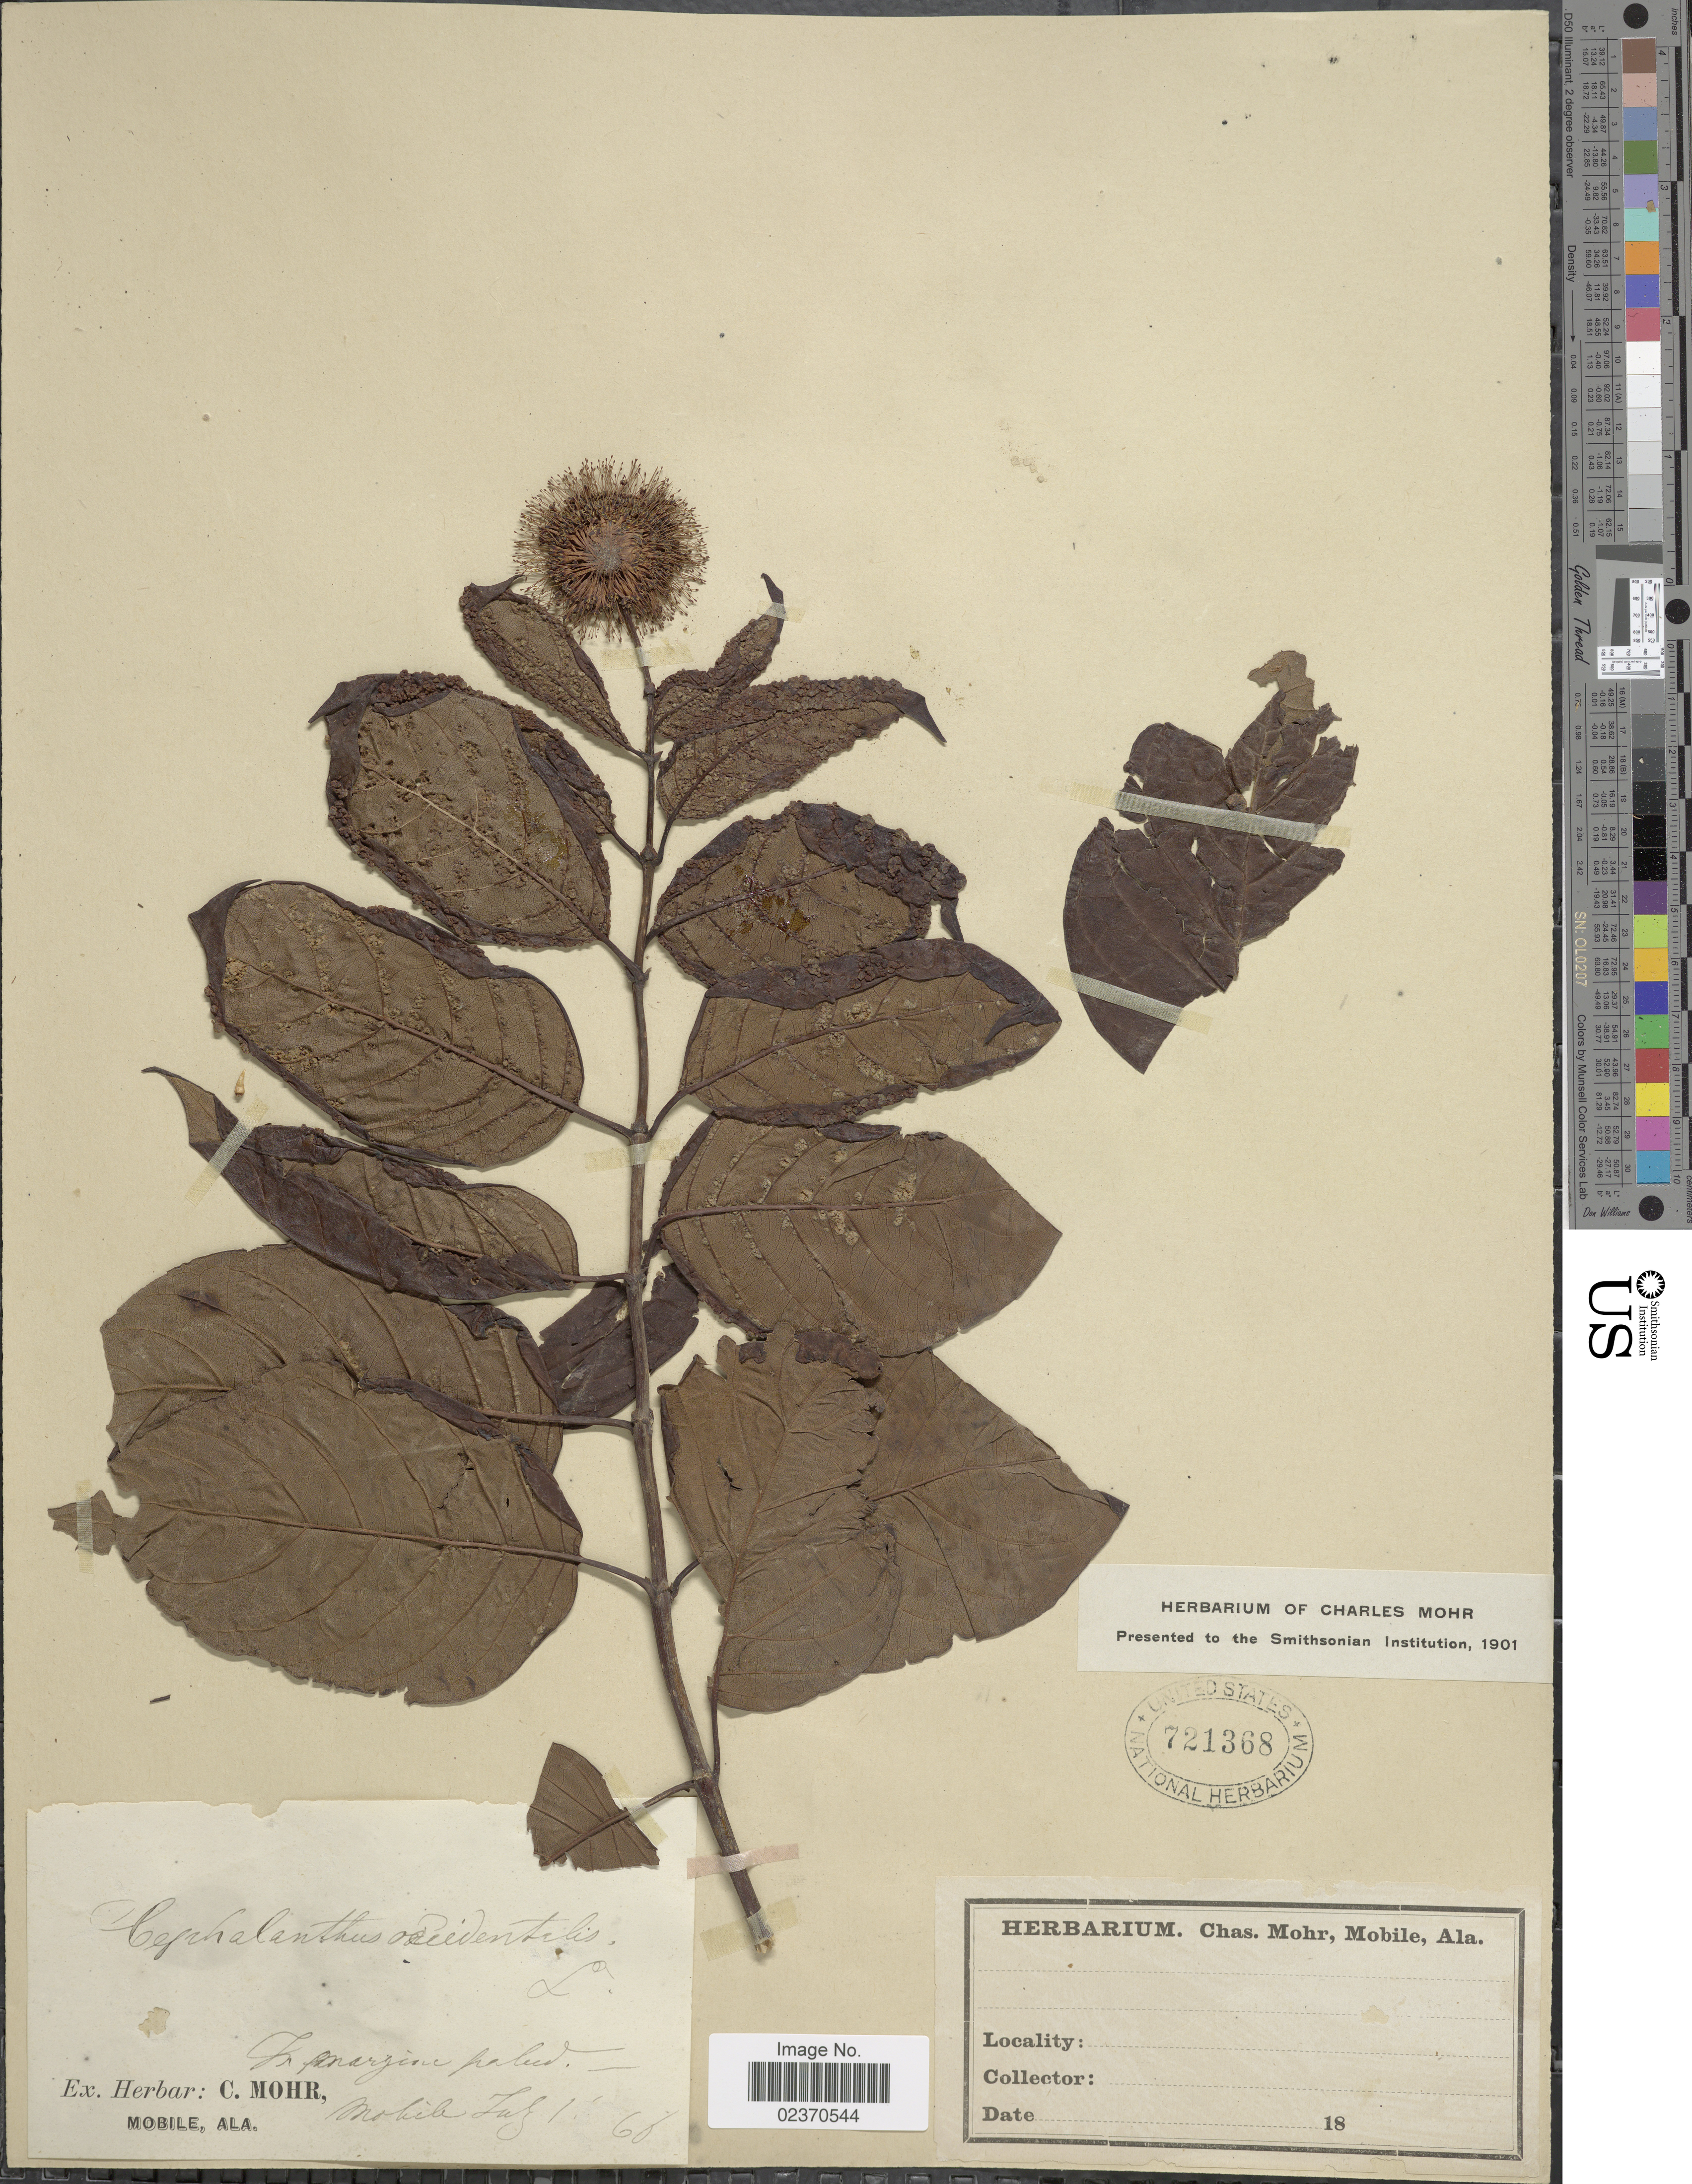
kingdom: Plantae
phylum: Tracheophyta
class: Magnoliopsida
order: Gentianales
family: Rubiaceae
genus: Cephalanthus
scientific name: Cephalanthus occidentalis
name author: L.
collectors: ex herb. C. Mohr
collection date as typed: Transcribed d/m/y: 1/7/68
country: United States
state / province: Alabama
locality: In margins palud. - Mobile [unsure placement]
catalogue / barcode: US 721368